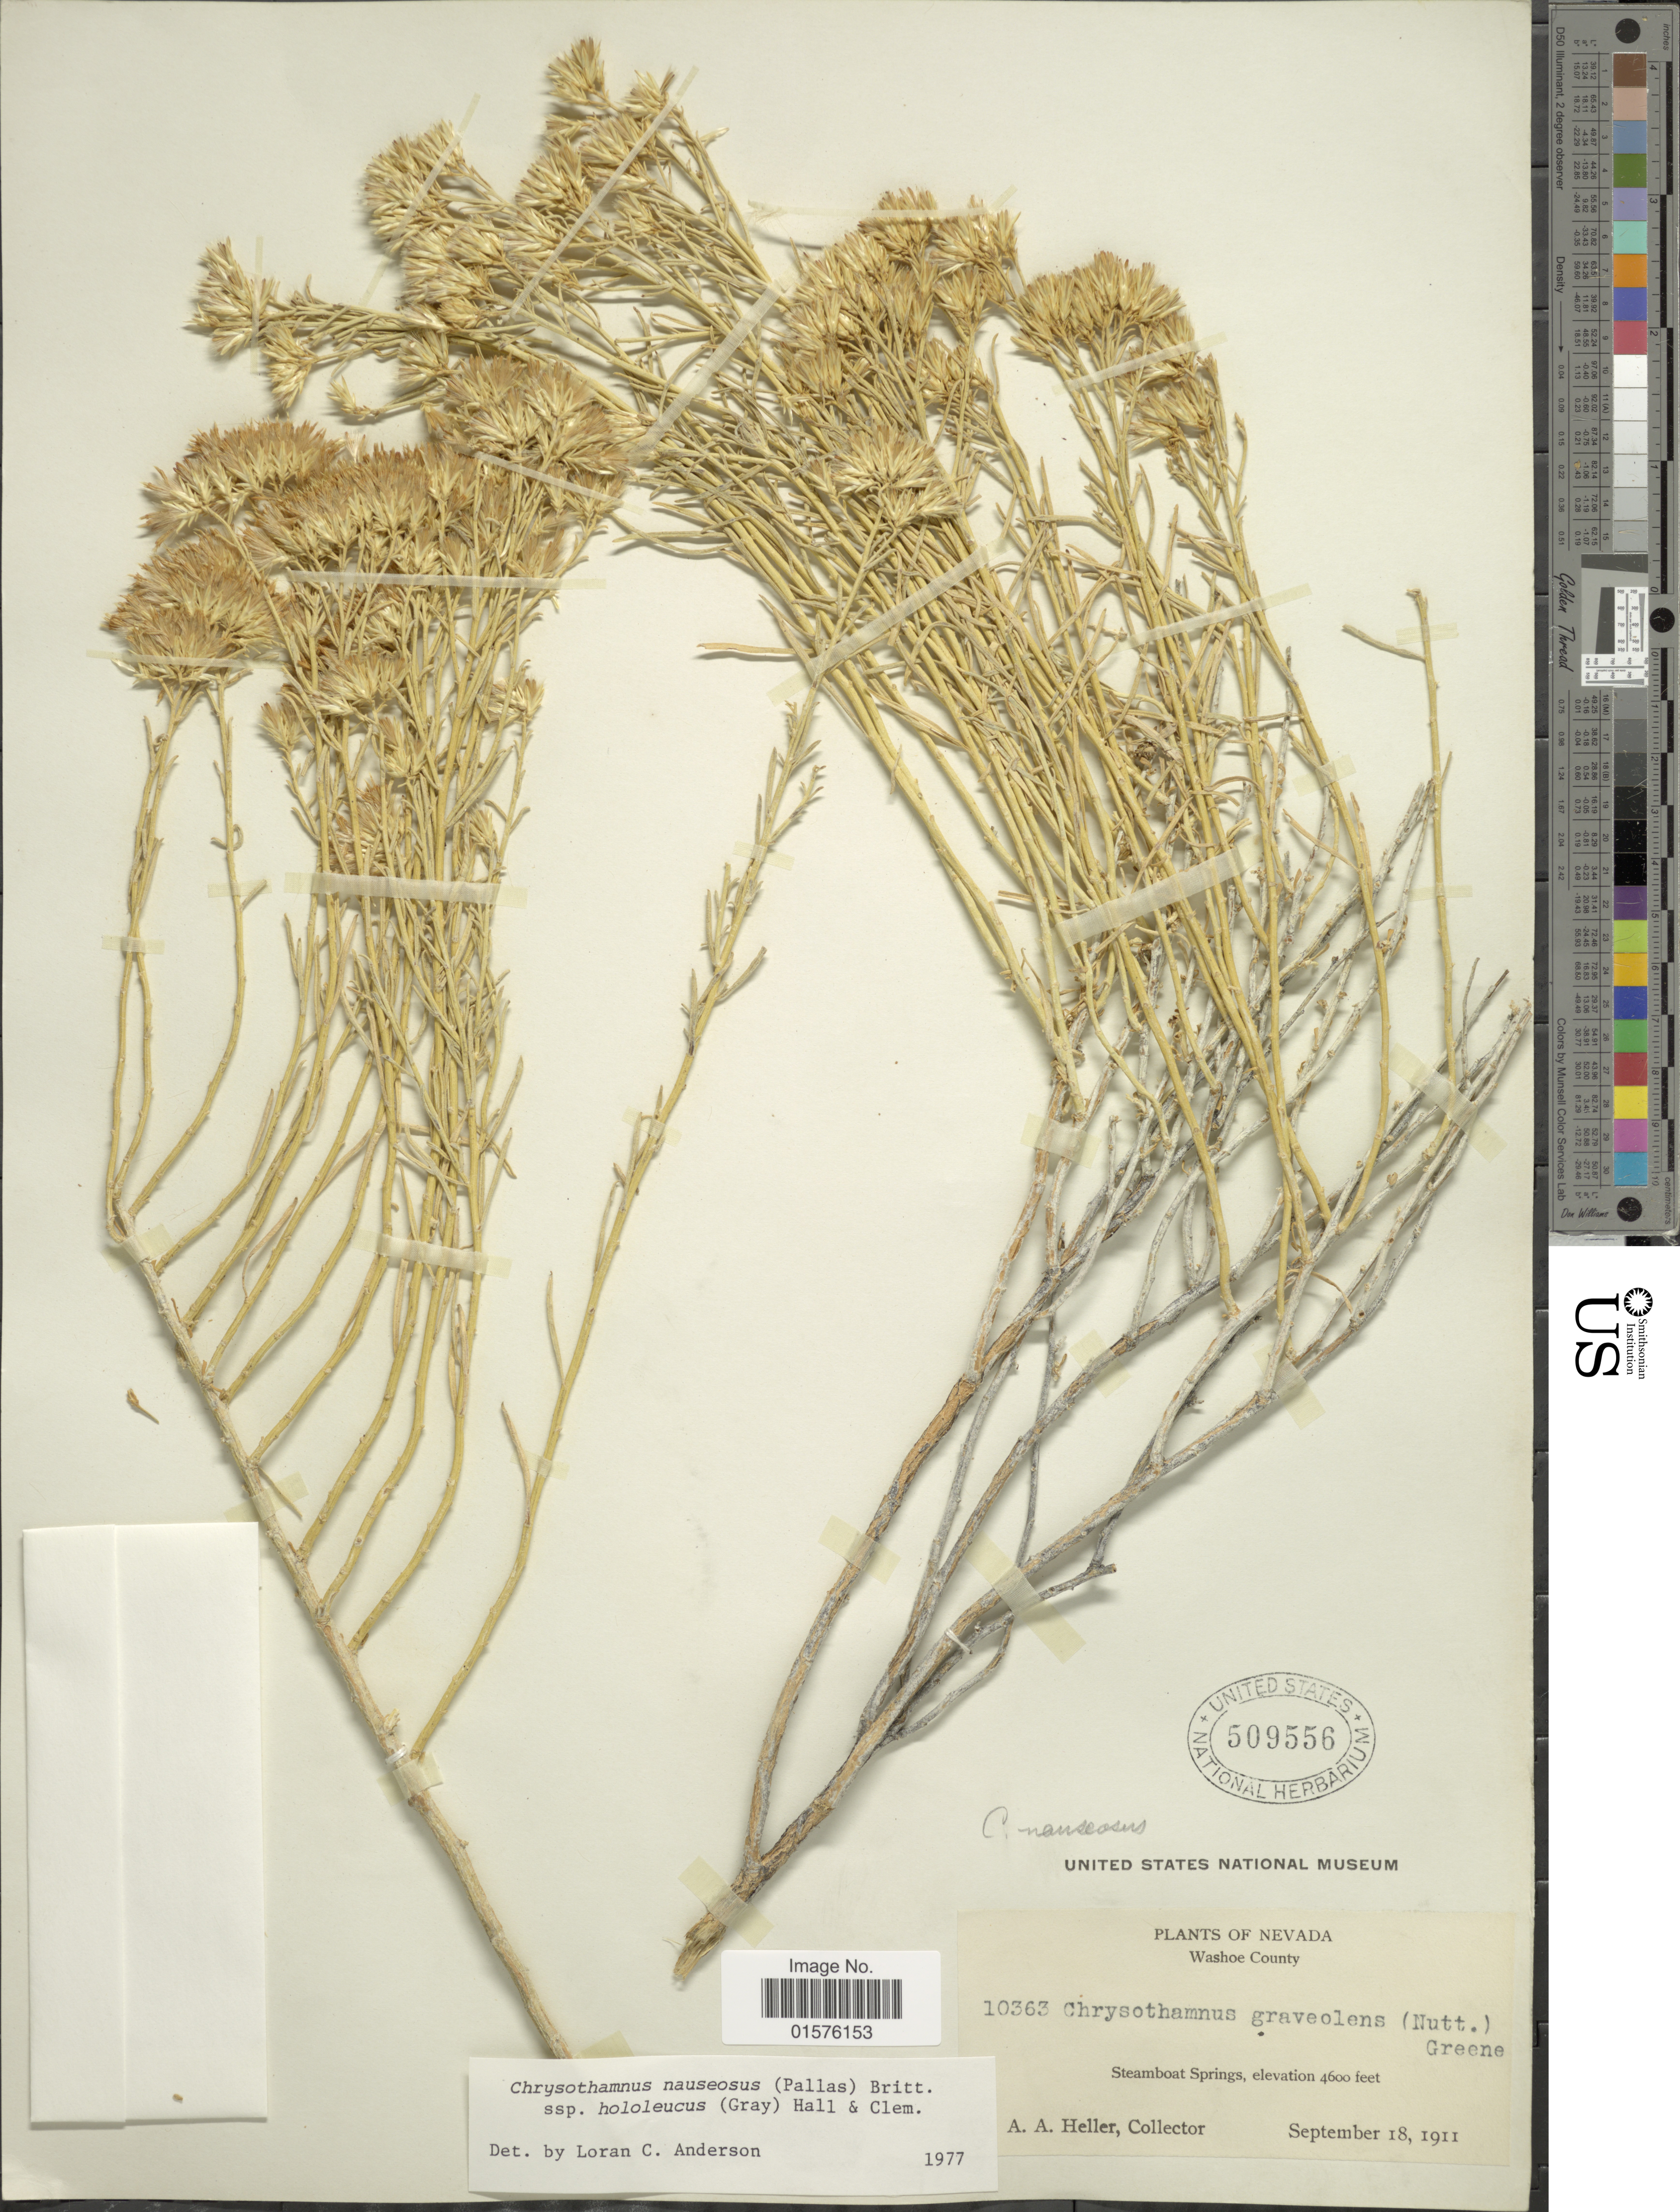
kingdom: Plantae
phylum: Tracheophyta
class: Magnoliopsida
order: Asterales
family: Asteraceae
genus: Ericameria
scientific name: Ericameria nauseosa var. hololeuca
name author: (A. Gray) G.L. Nesom & G.I. Baird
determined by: Urbatsch, Lowell E., Curator (LSU), Louisiana State University (UNITED STATES)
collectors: A. A. Heller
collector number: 10363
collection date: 1911-09-18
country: United States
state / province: Nevada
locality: Washoe County, Steamboat Springs.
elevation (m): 1402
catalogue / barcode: US 509556